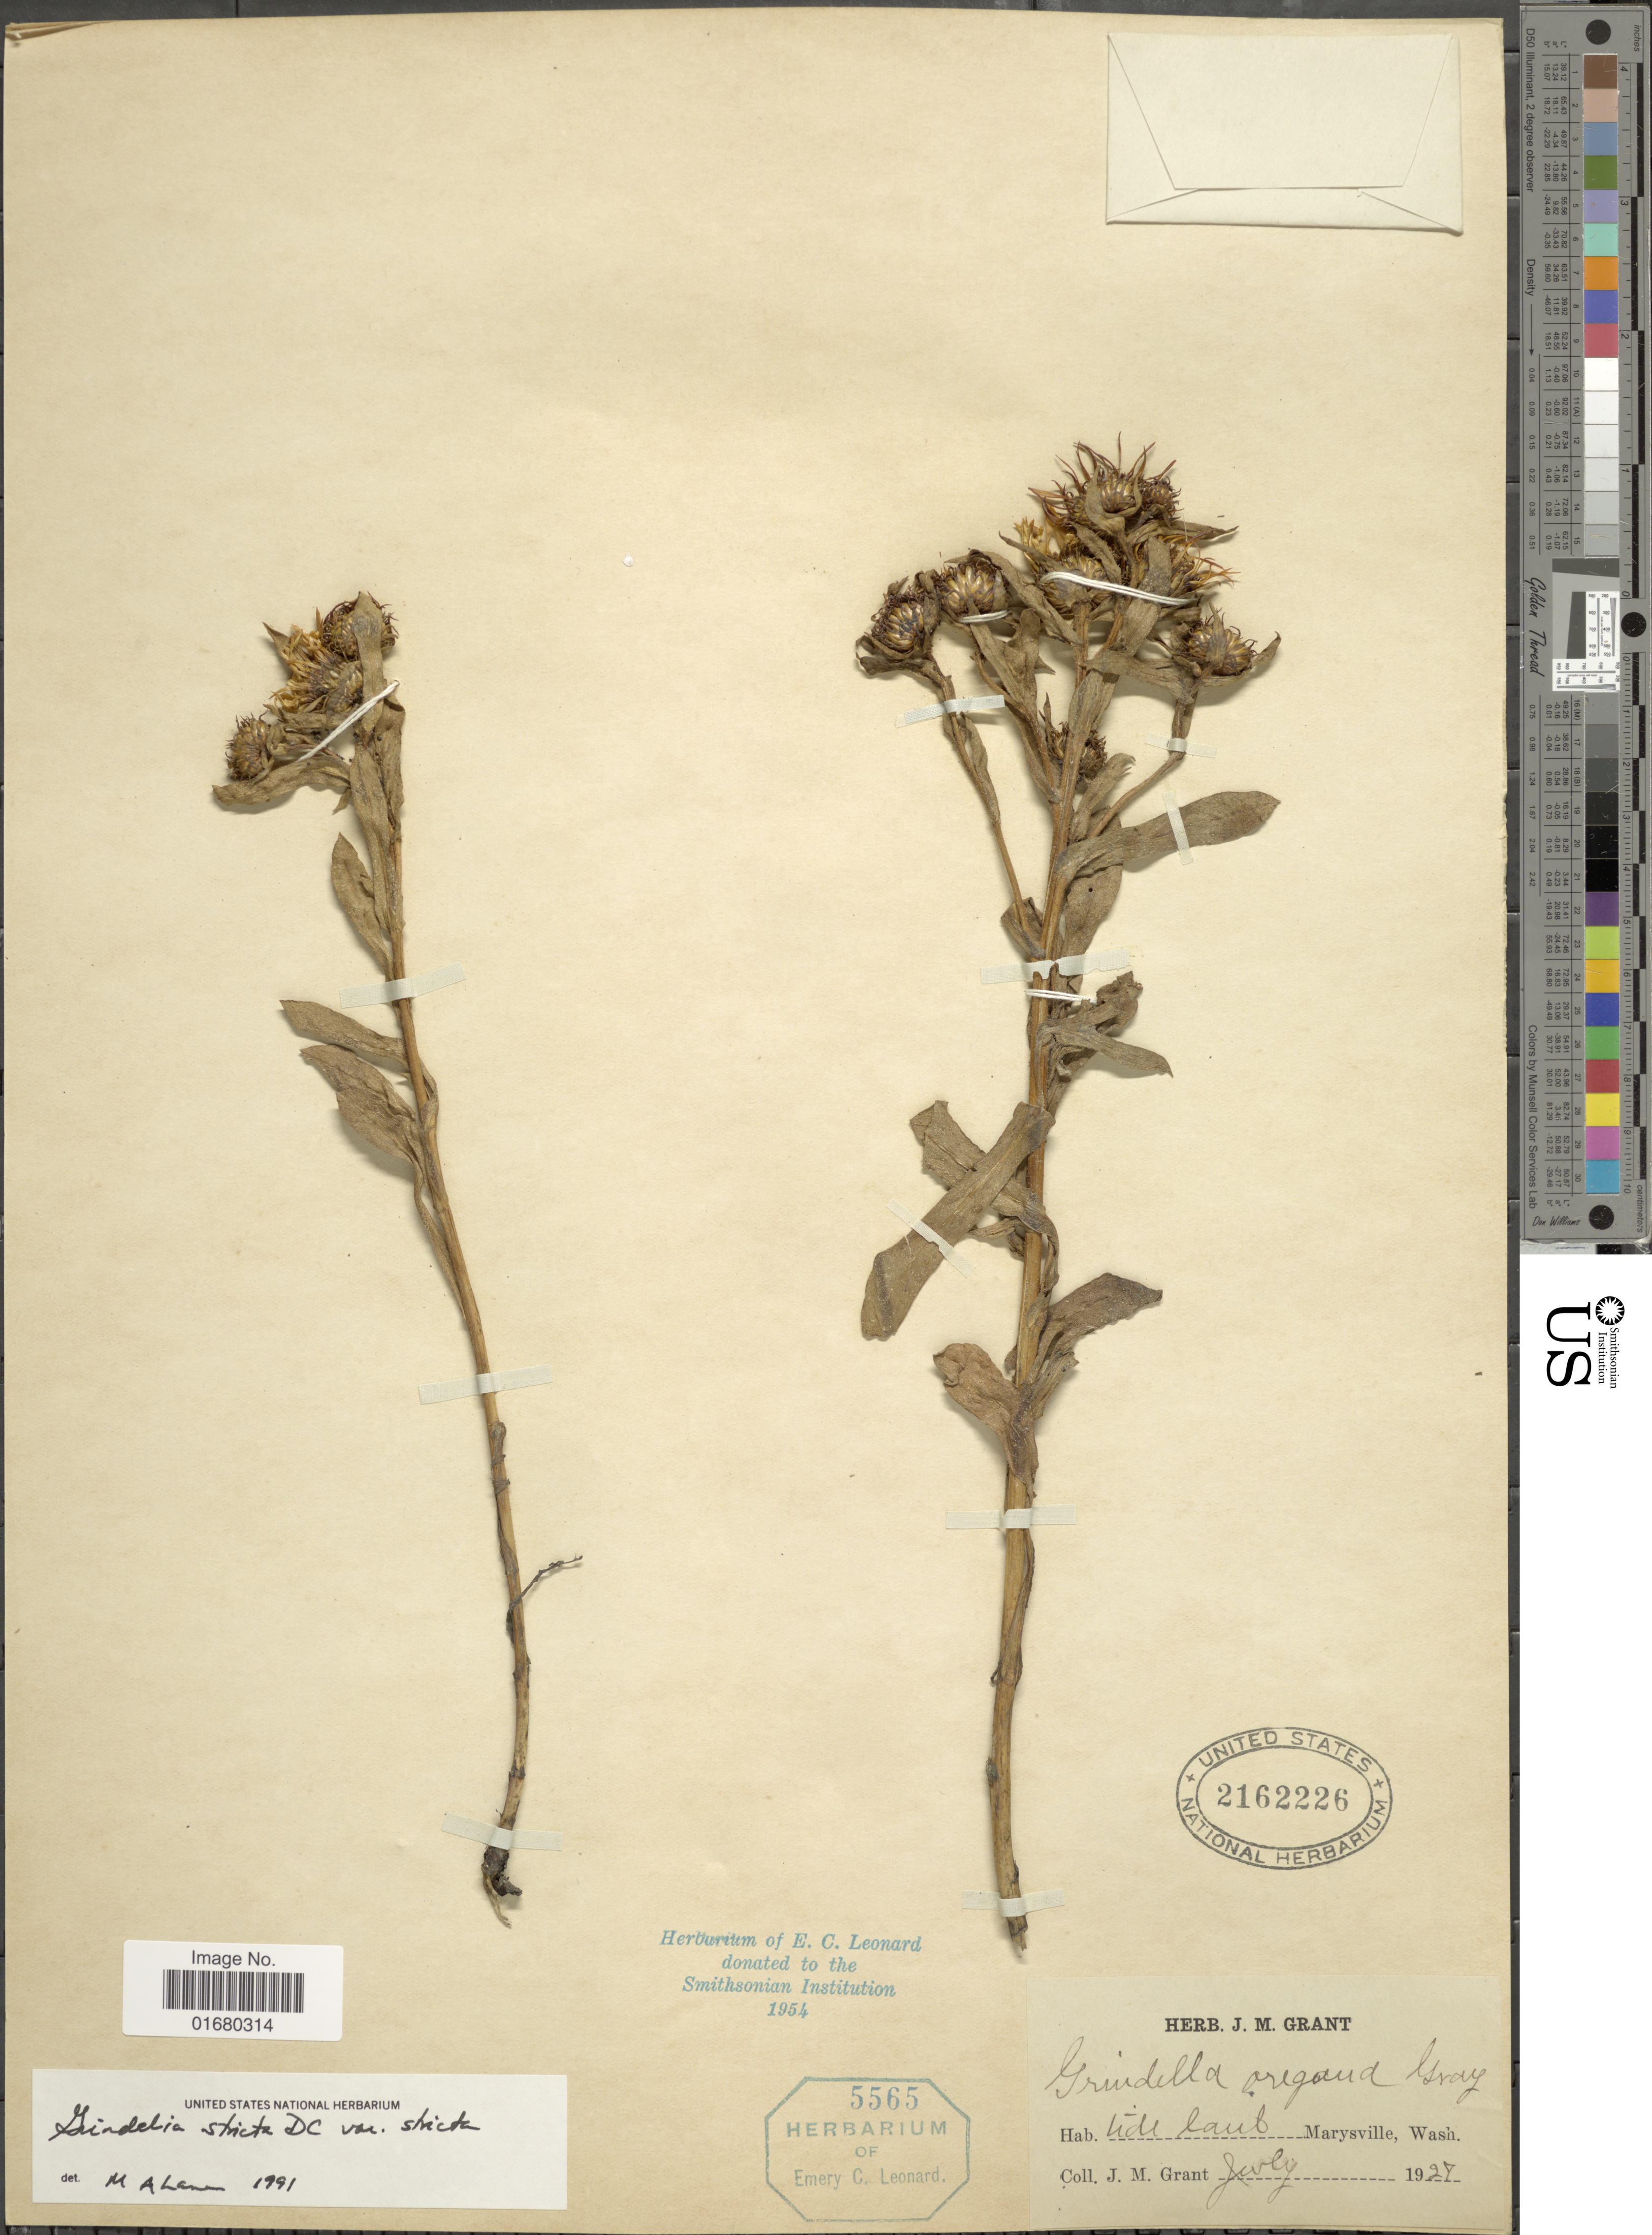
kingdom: Plantae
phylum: Tracheophyta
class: Magnoliopsida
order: Asterales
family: Asteraceae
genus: Grindelia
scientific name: Grindelia stricta var. stricta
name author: DC.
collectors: J. M. Grant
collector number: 5565?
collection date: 1927-07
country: United States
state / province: Washington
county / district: Snohomish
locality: Tide Lands, Marysville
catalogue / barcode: US 2162226